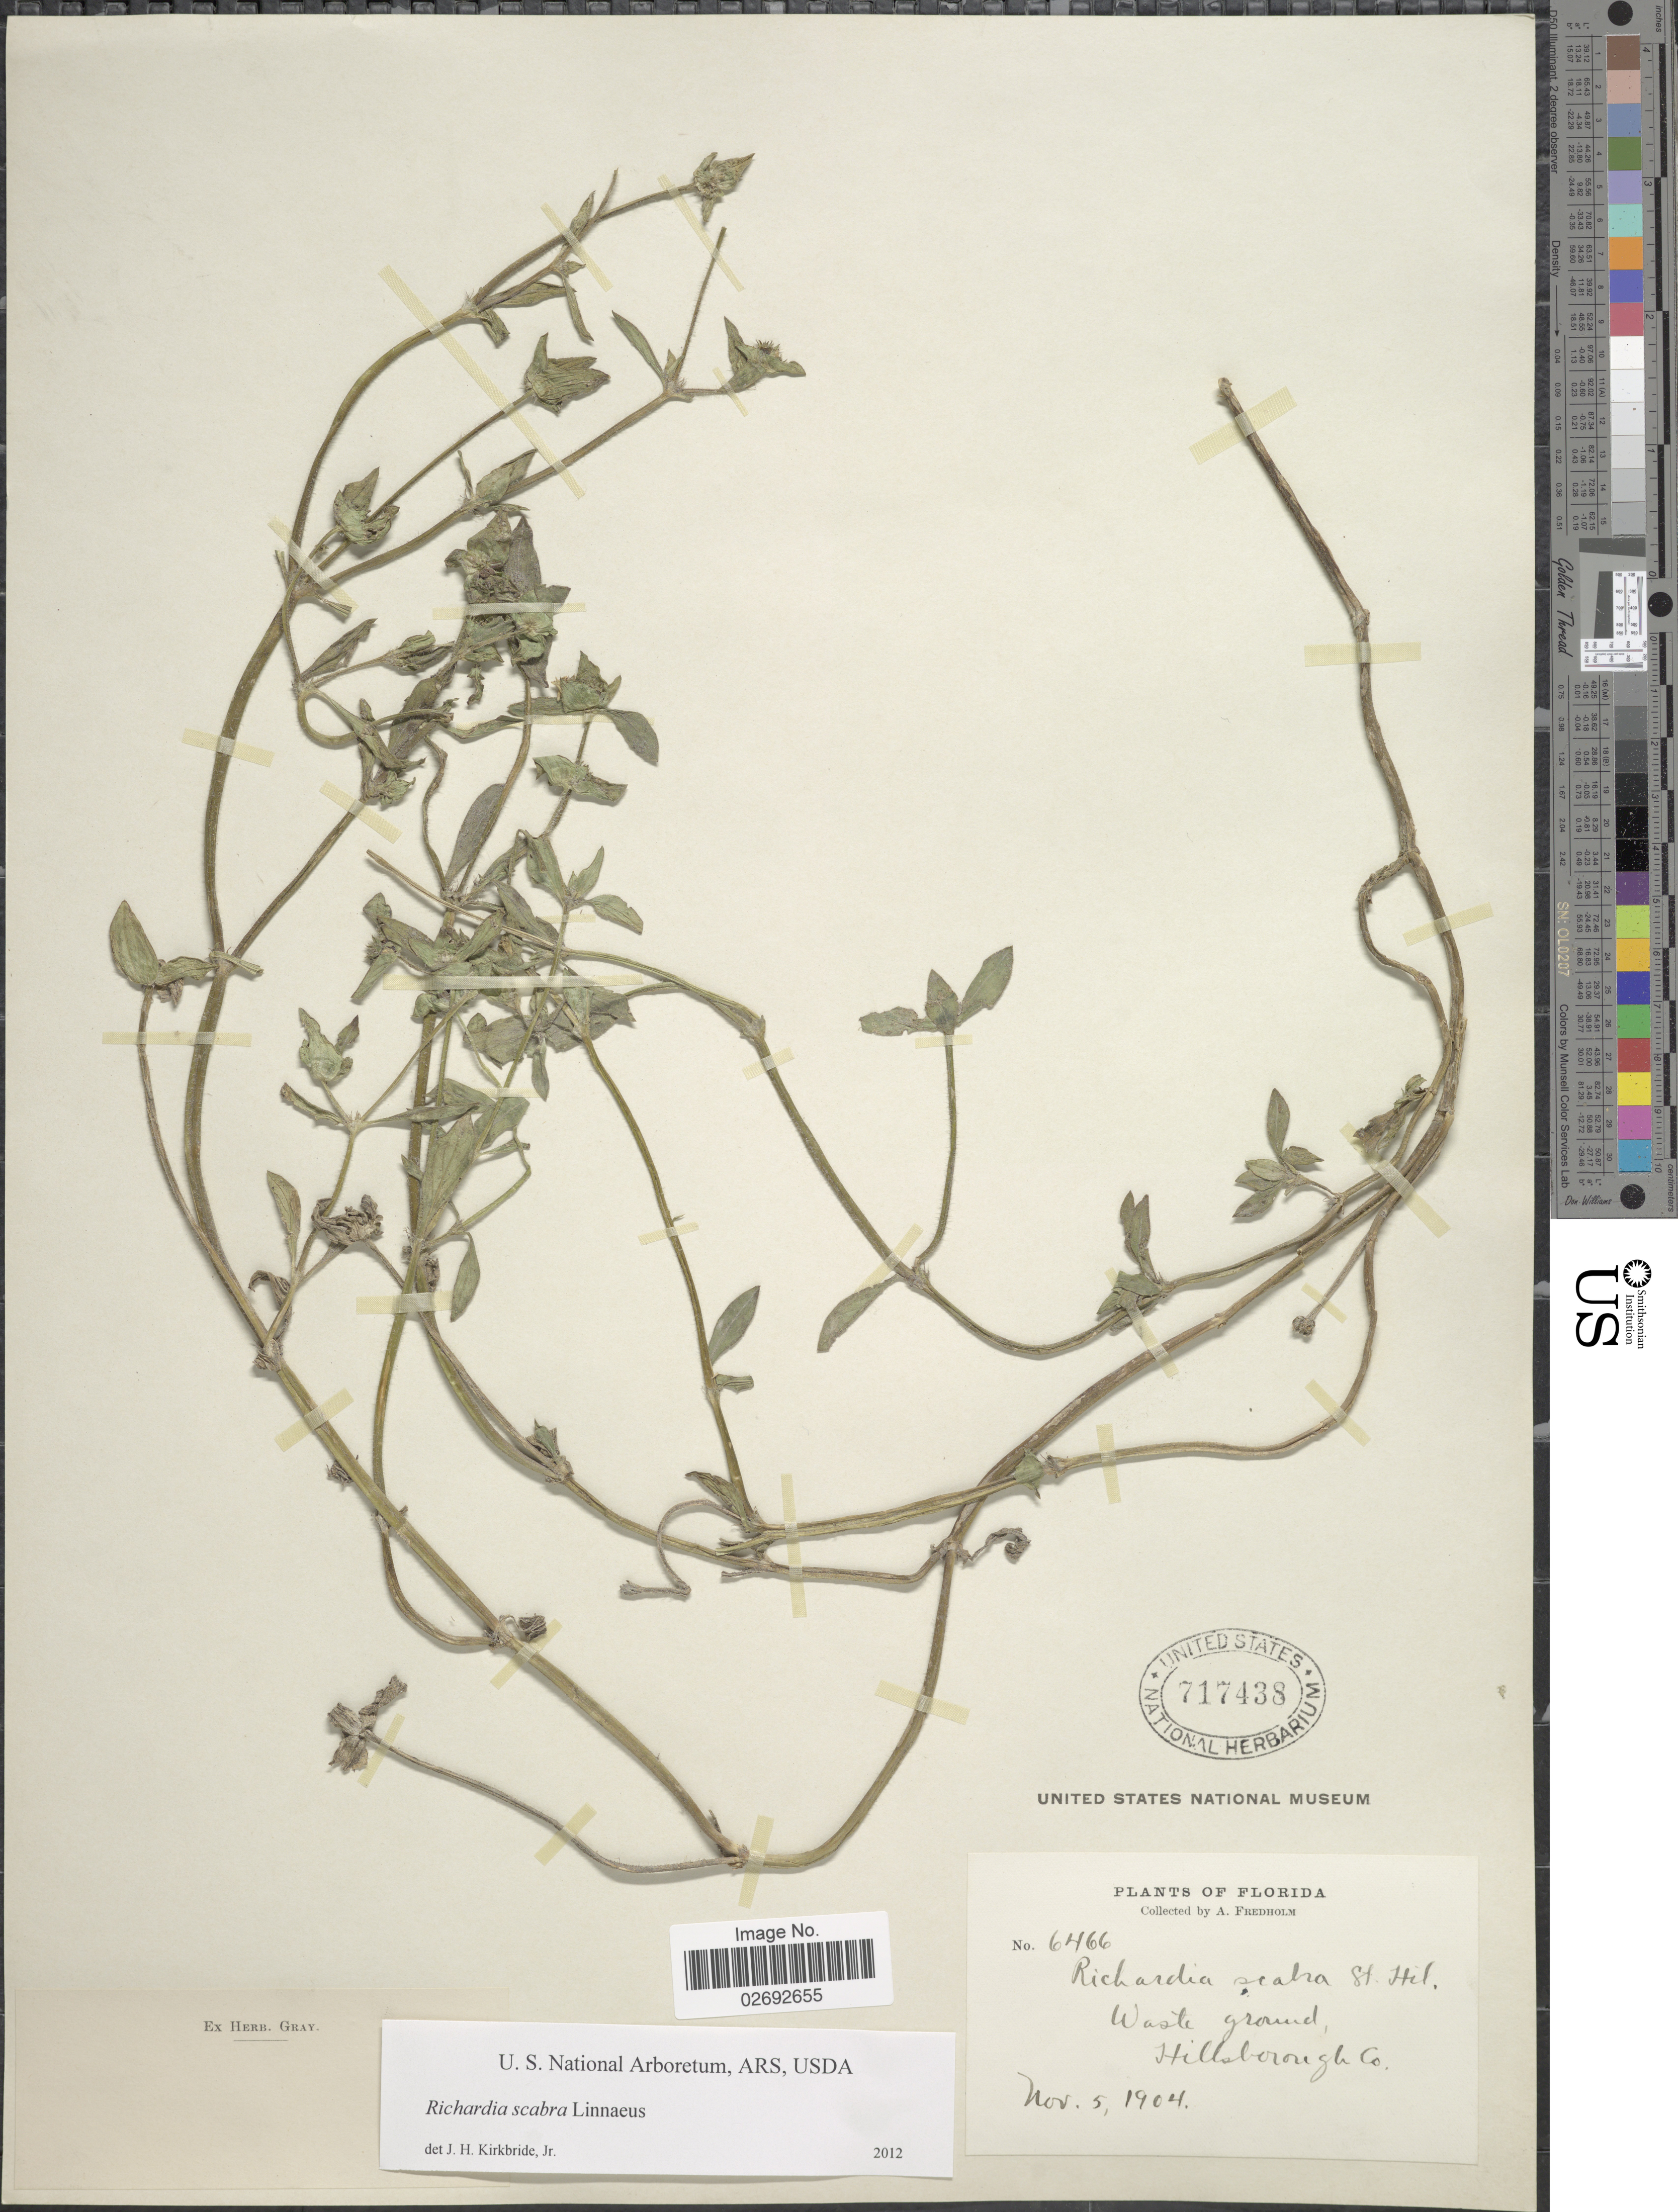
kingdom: Plantae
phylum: Tracheophyta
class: Magnoliopsida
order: Gentianales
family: Rubiaceae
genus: Richardia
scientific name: Richardia scabra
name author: L.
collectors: A. Fredholm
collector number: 6466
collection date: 1904-11-05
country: United States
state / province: Florida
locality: Waste ground, Hillsborough Co.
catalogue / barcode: US 717438